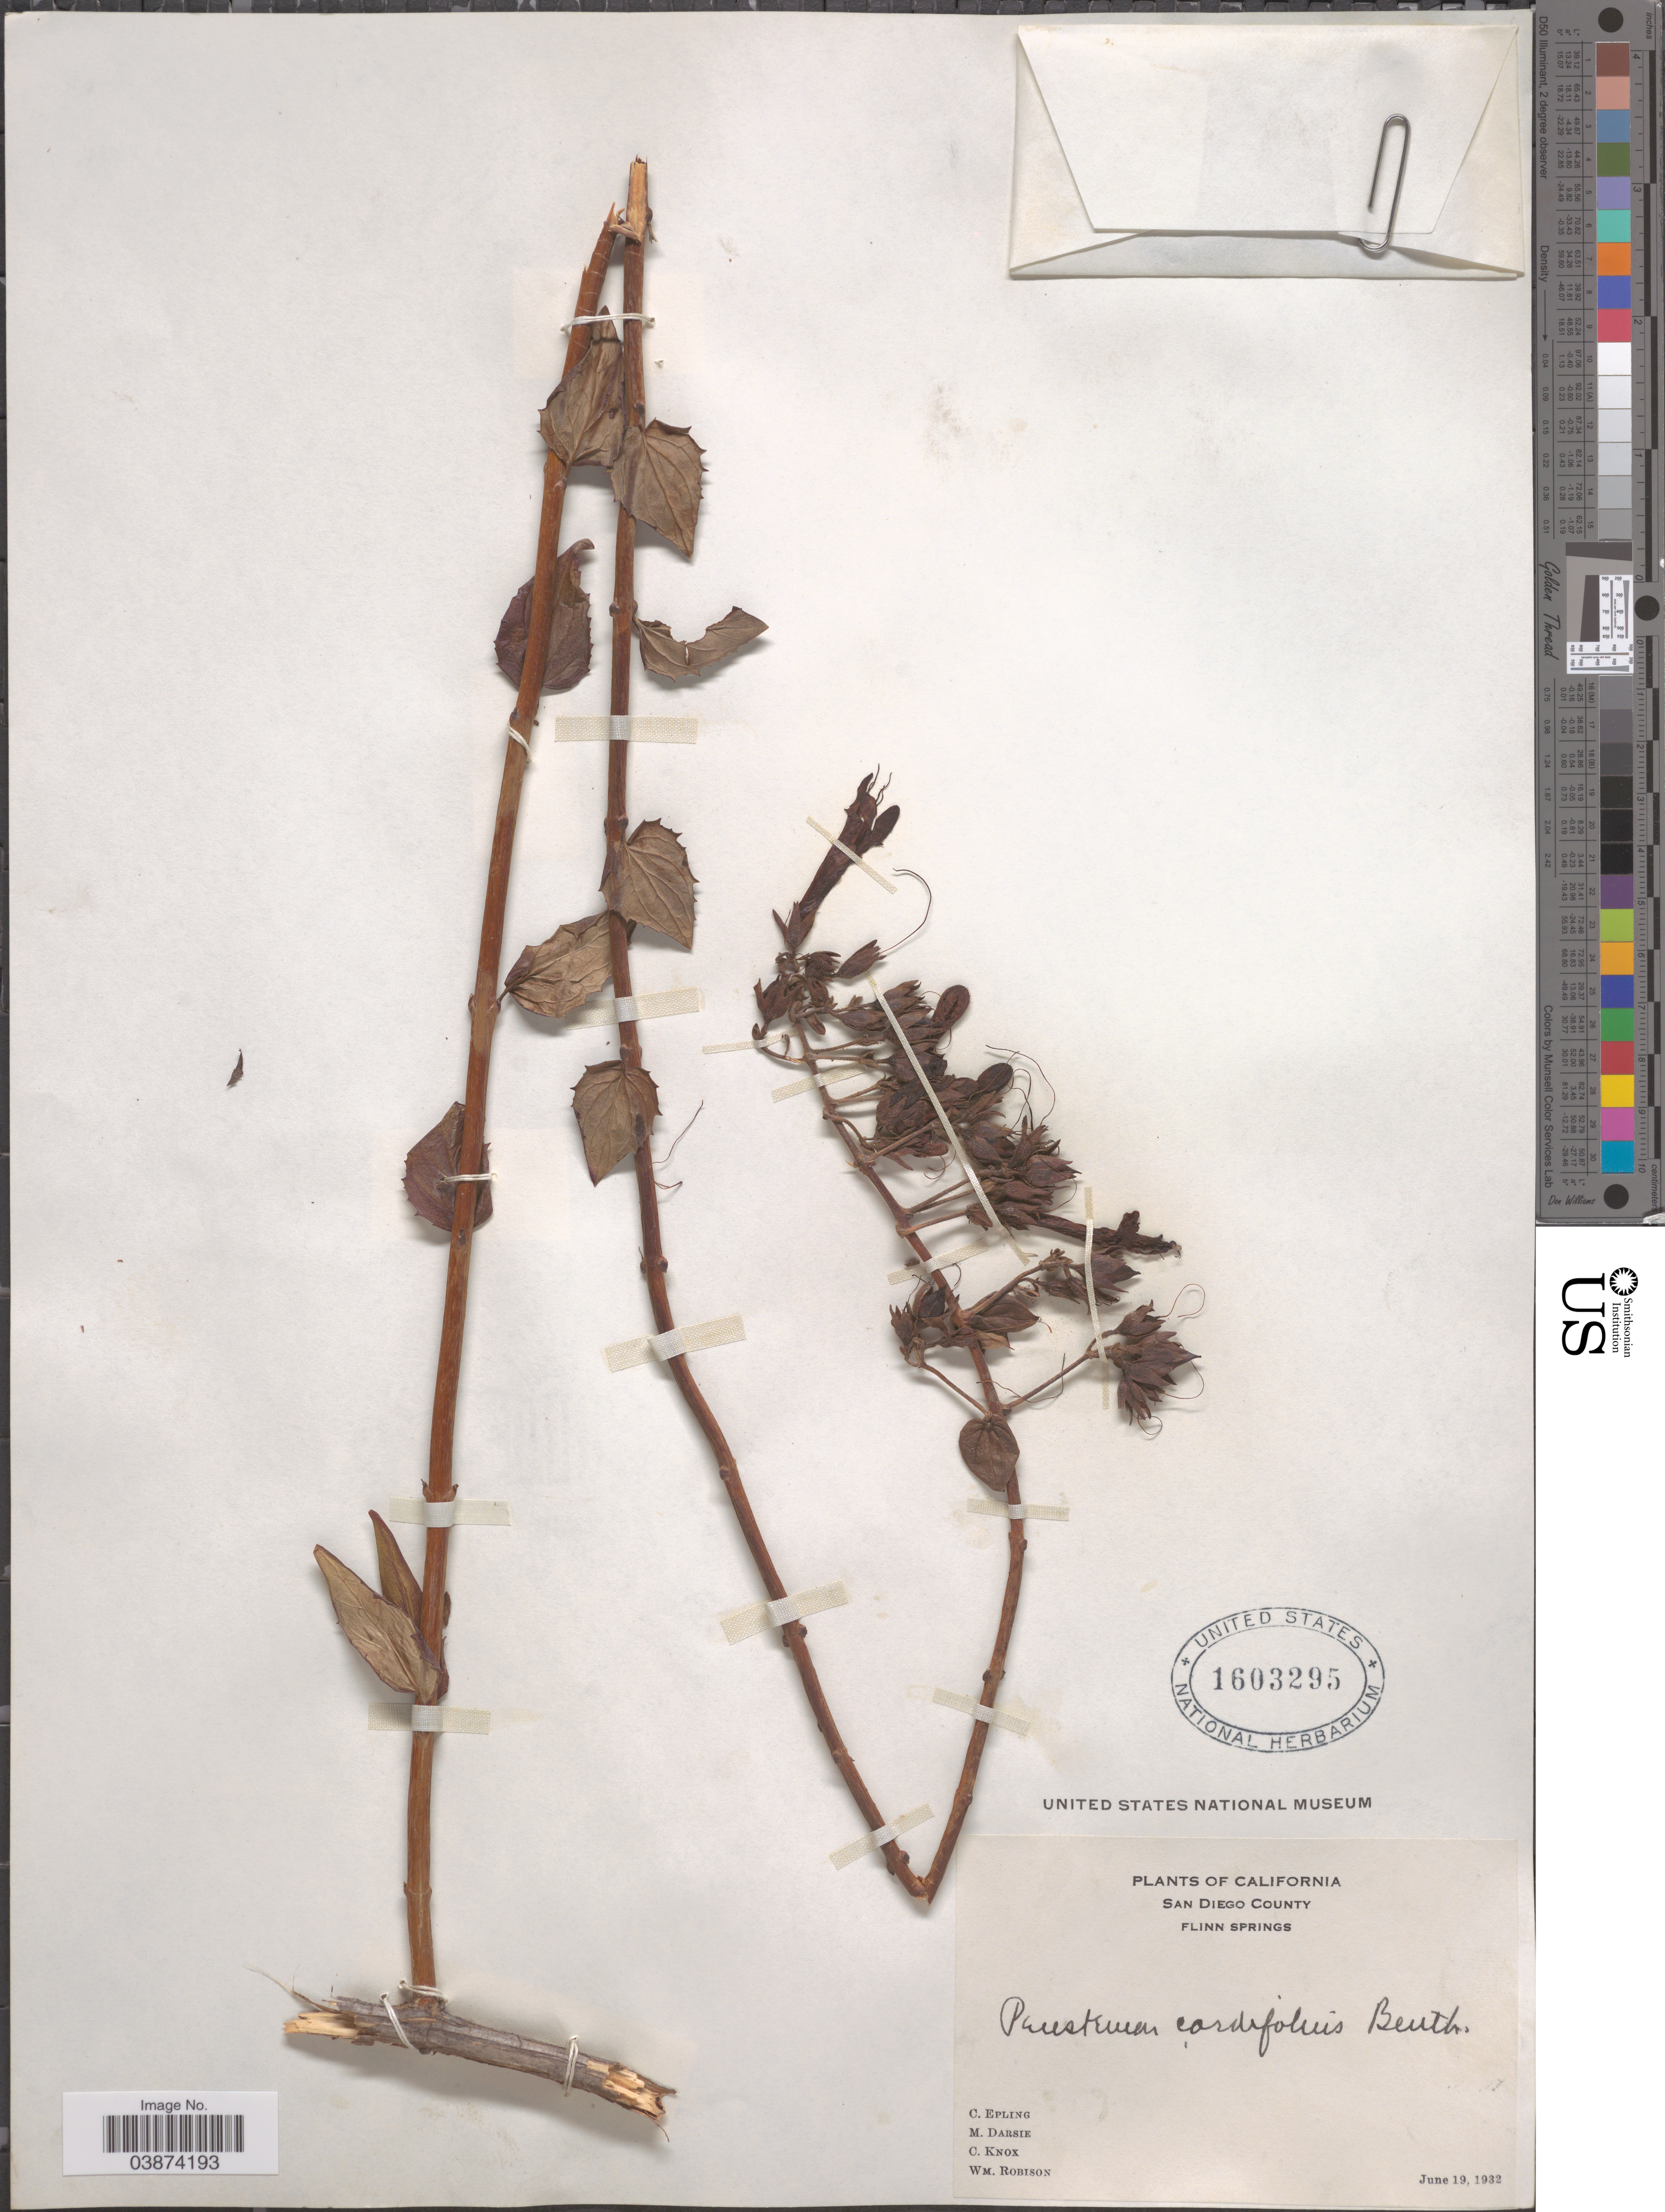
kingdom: Plantae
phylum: Tracheophyta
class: Magnoliopsida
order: Lamiales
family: Plantaginaceae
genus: Penstemon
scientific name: Penstemon cordifolius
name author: Benth.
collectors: C. C. Epling, M. Darsie, C. Knox & W. Robinson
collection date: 1932-06-19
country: United States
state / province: California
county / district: San Diego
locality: San Diego County. Flinn Springs.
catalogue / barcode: US 1603295